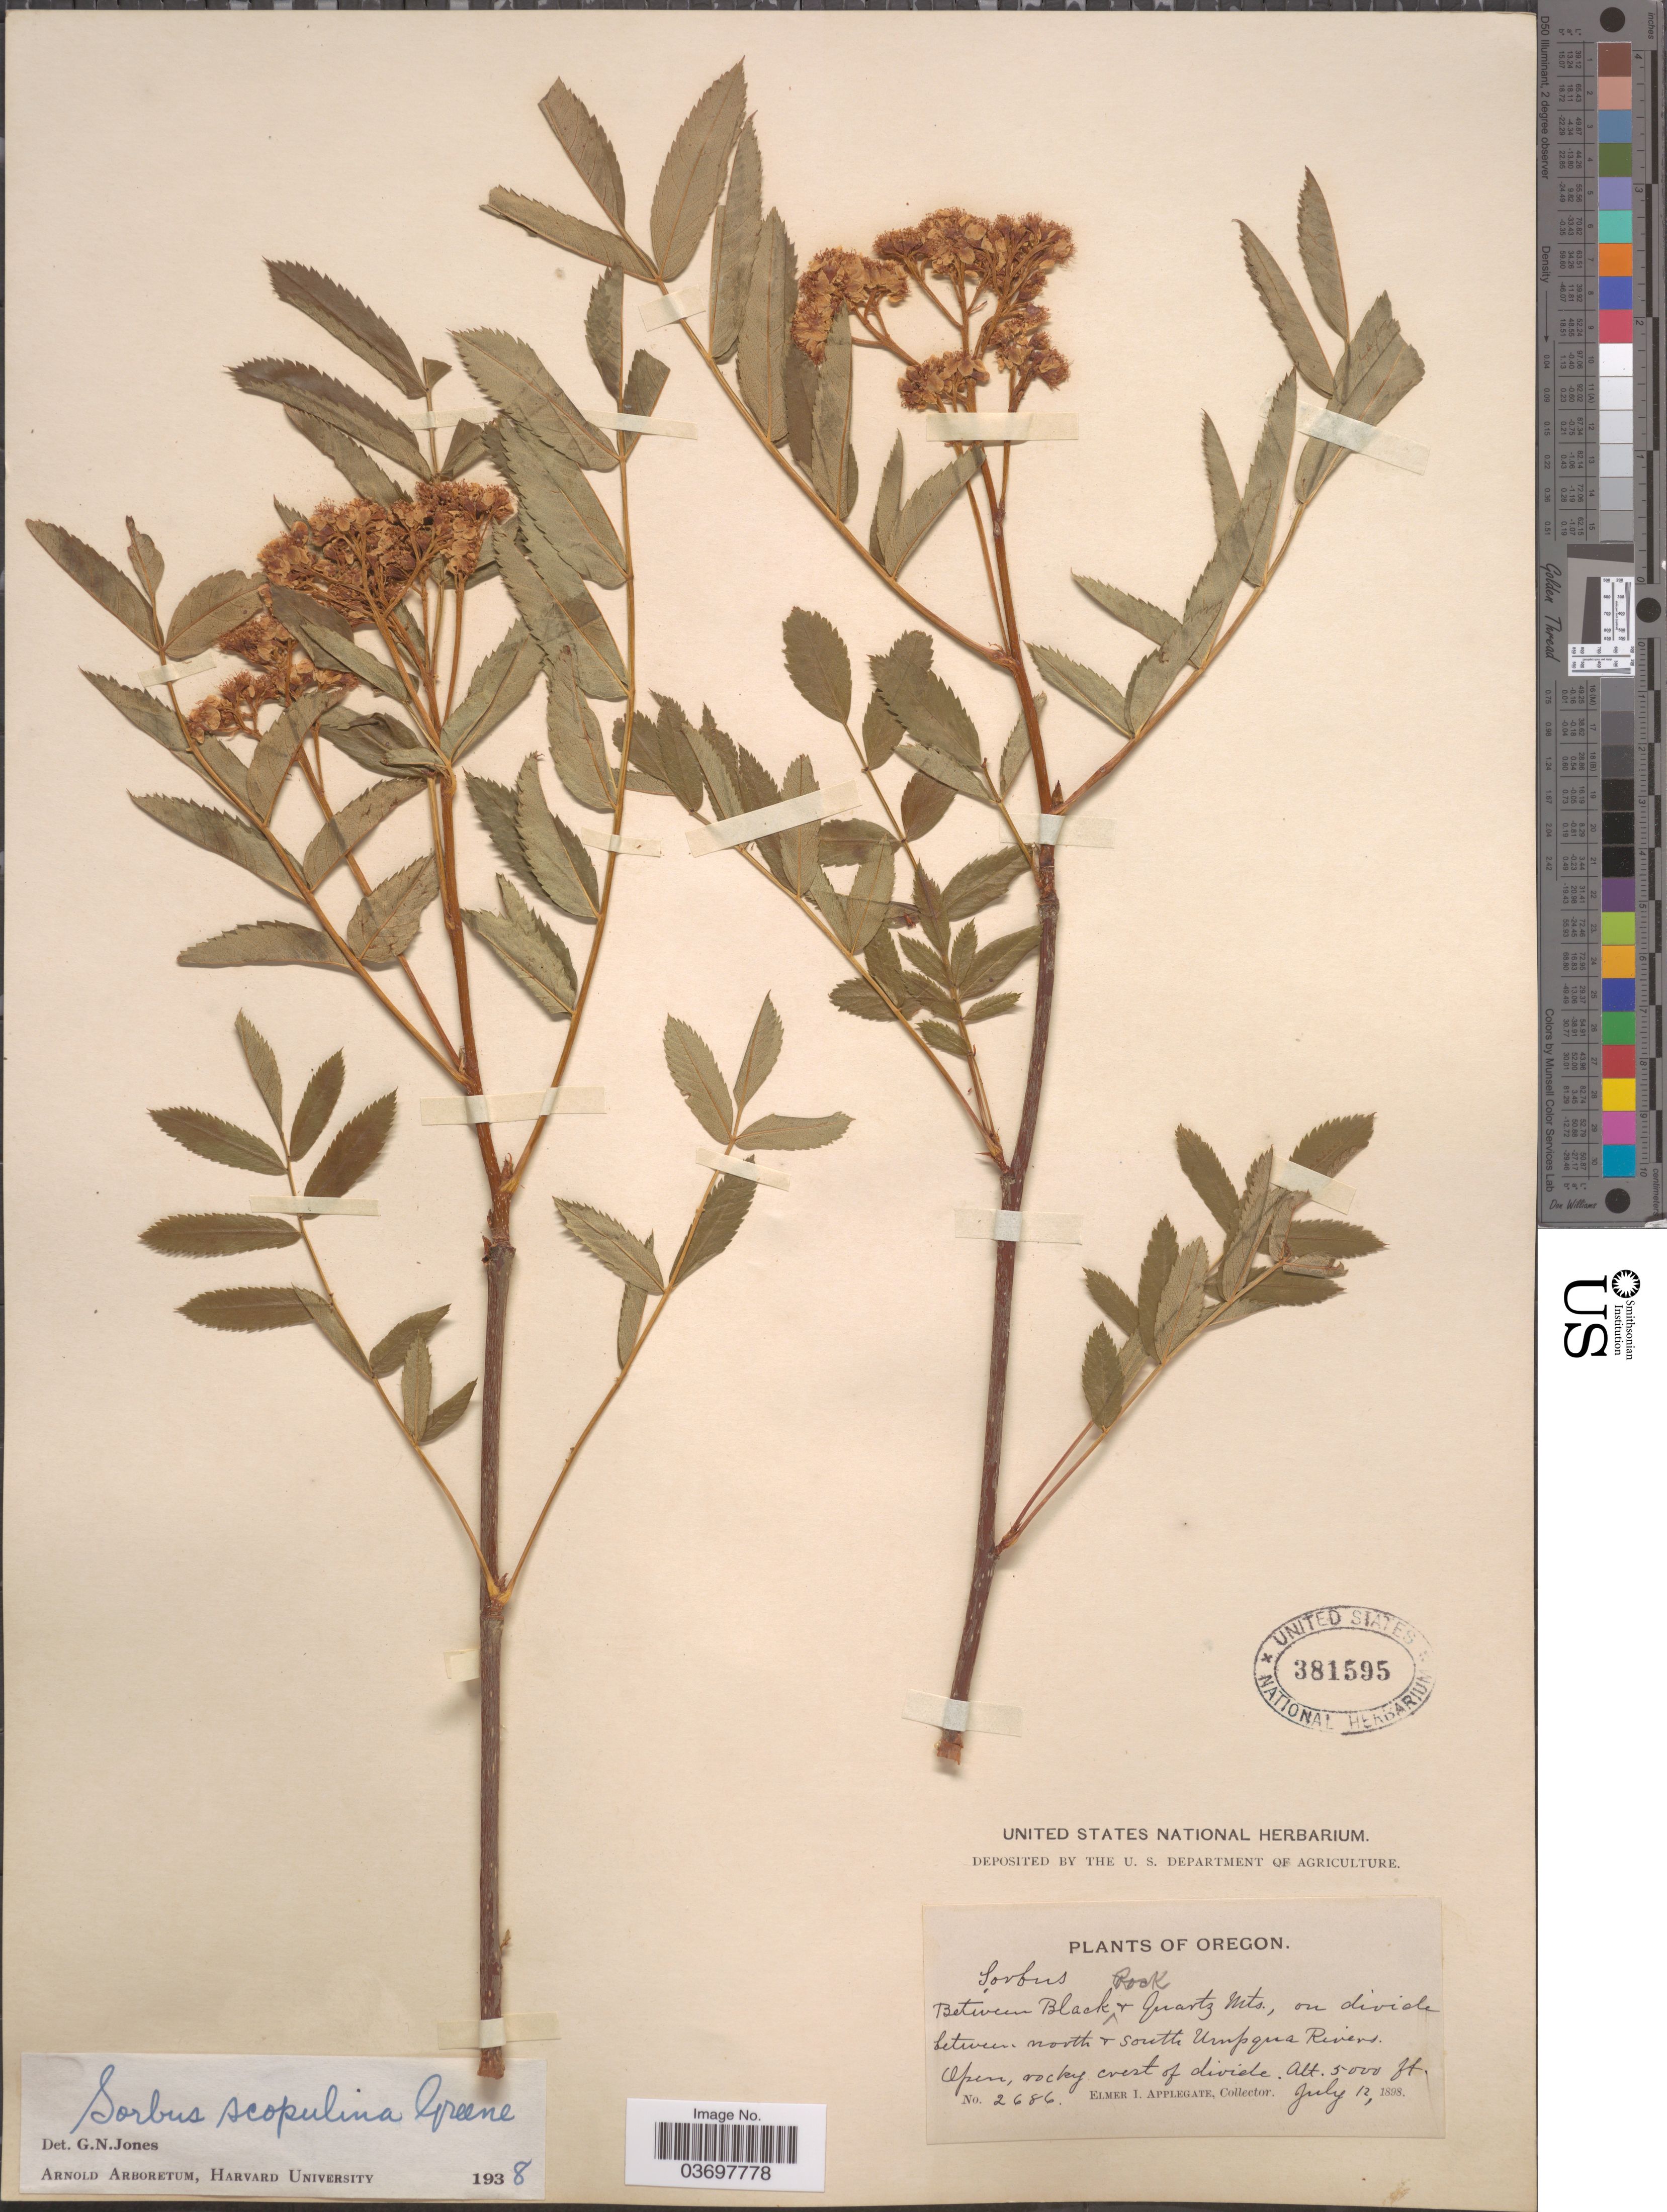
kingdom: Plantae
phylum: Tracheophyta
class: Magnoliopsida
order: Rosales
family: Rosaceae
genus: Sorbus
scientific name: Sorbus scopulina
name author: Greene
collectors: E. I. Applegate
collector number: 2686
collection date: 1898-07-12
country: United States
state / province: Oregon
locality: Between Black & Quartz Mts., on divide between north & south Umpqua Rivers. Open, rocky crest of divide.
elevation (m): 1524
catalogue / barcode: US 381595